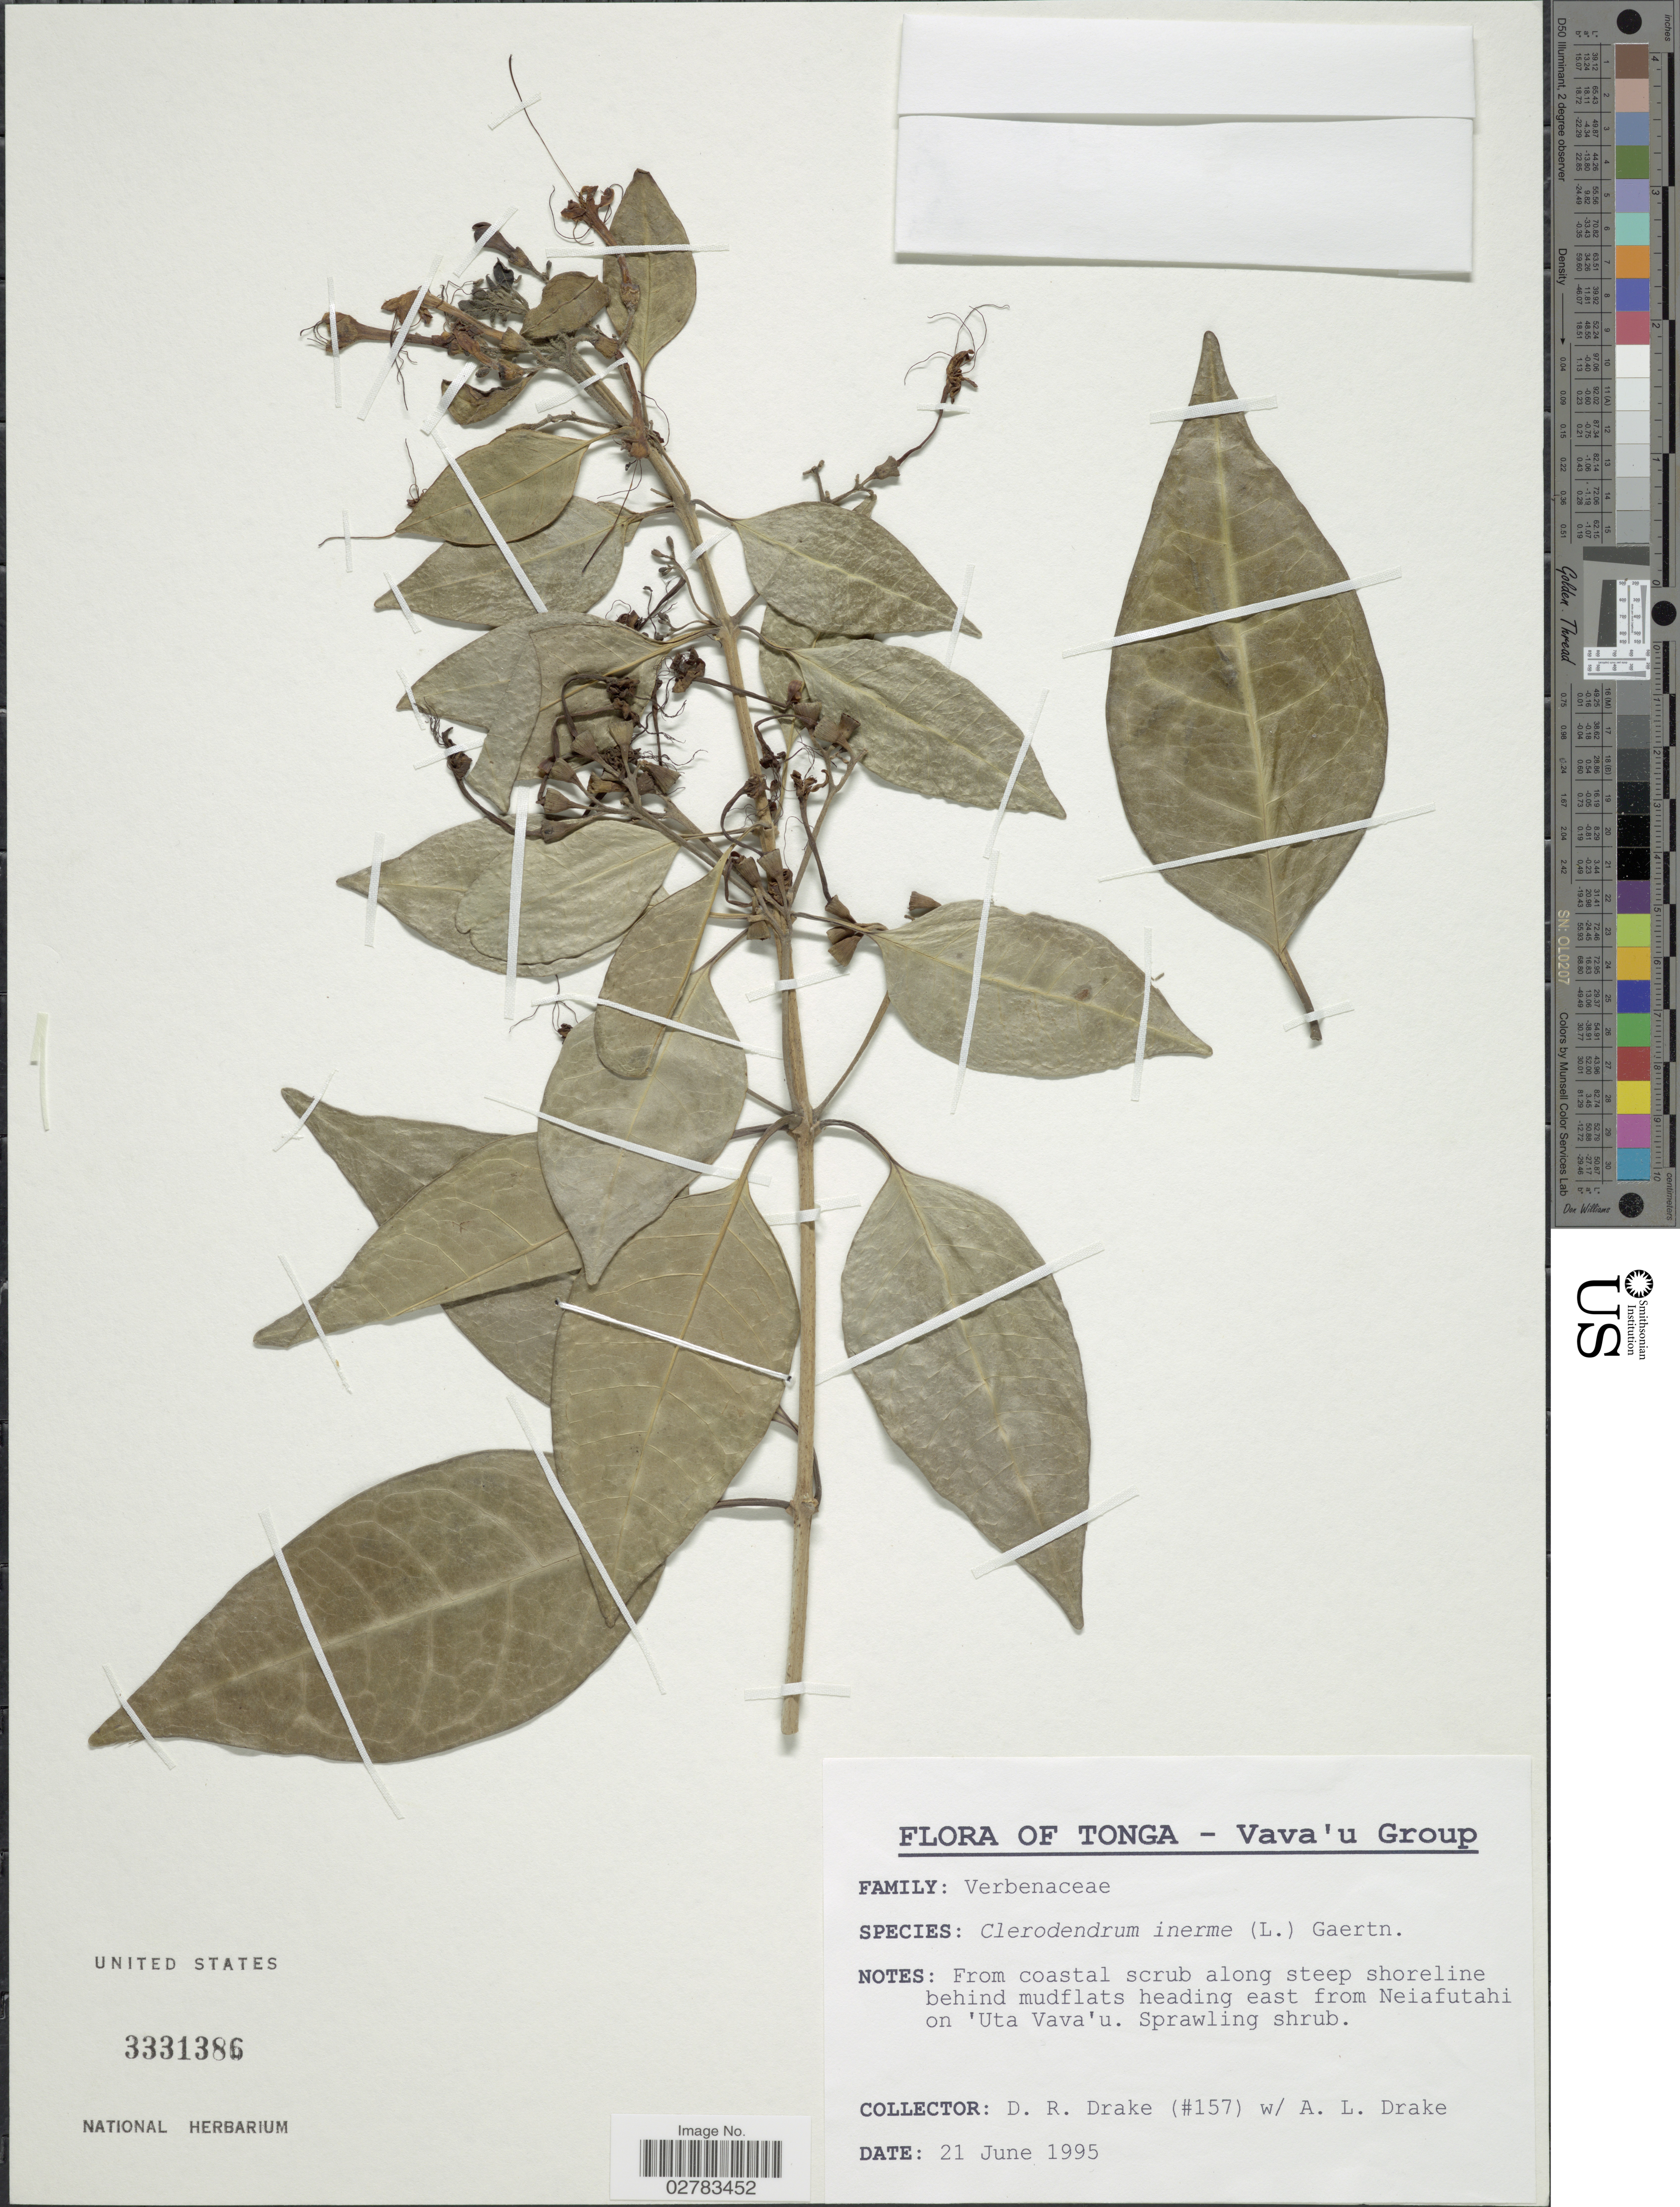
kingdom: Plantae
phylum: Tracheophyta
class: Magnoliopsida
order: Lamiales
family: Lamiaceae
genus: Clerodendrum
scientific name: Clerodendrum inerme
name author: (L.) Gaertn.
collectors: D.R. Drake & A. Drake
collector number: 157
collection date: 1995-06-21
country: Tonga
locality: Vava'u Group, From coastal scrub along steep shoreline behind mudflats heading east from Neiafutahi on 'Uta Vava'u.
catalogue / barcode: US 3331386